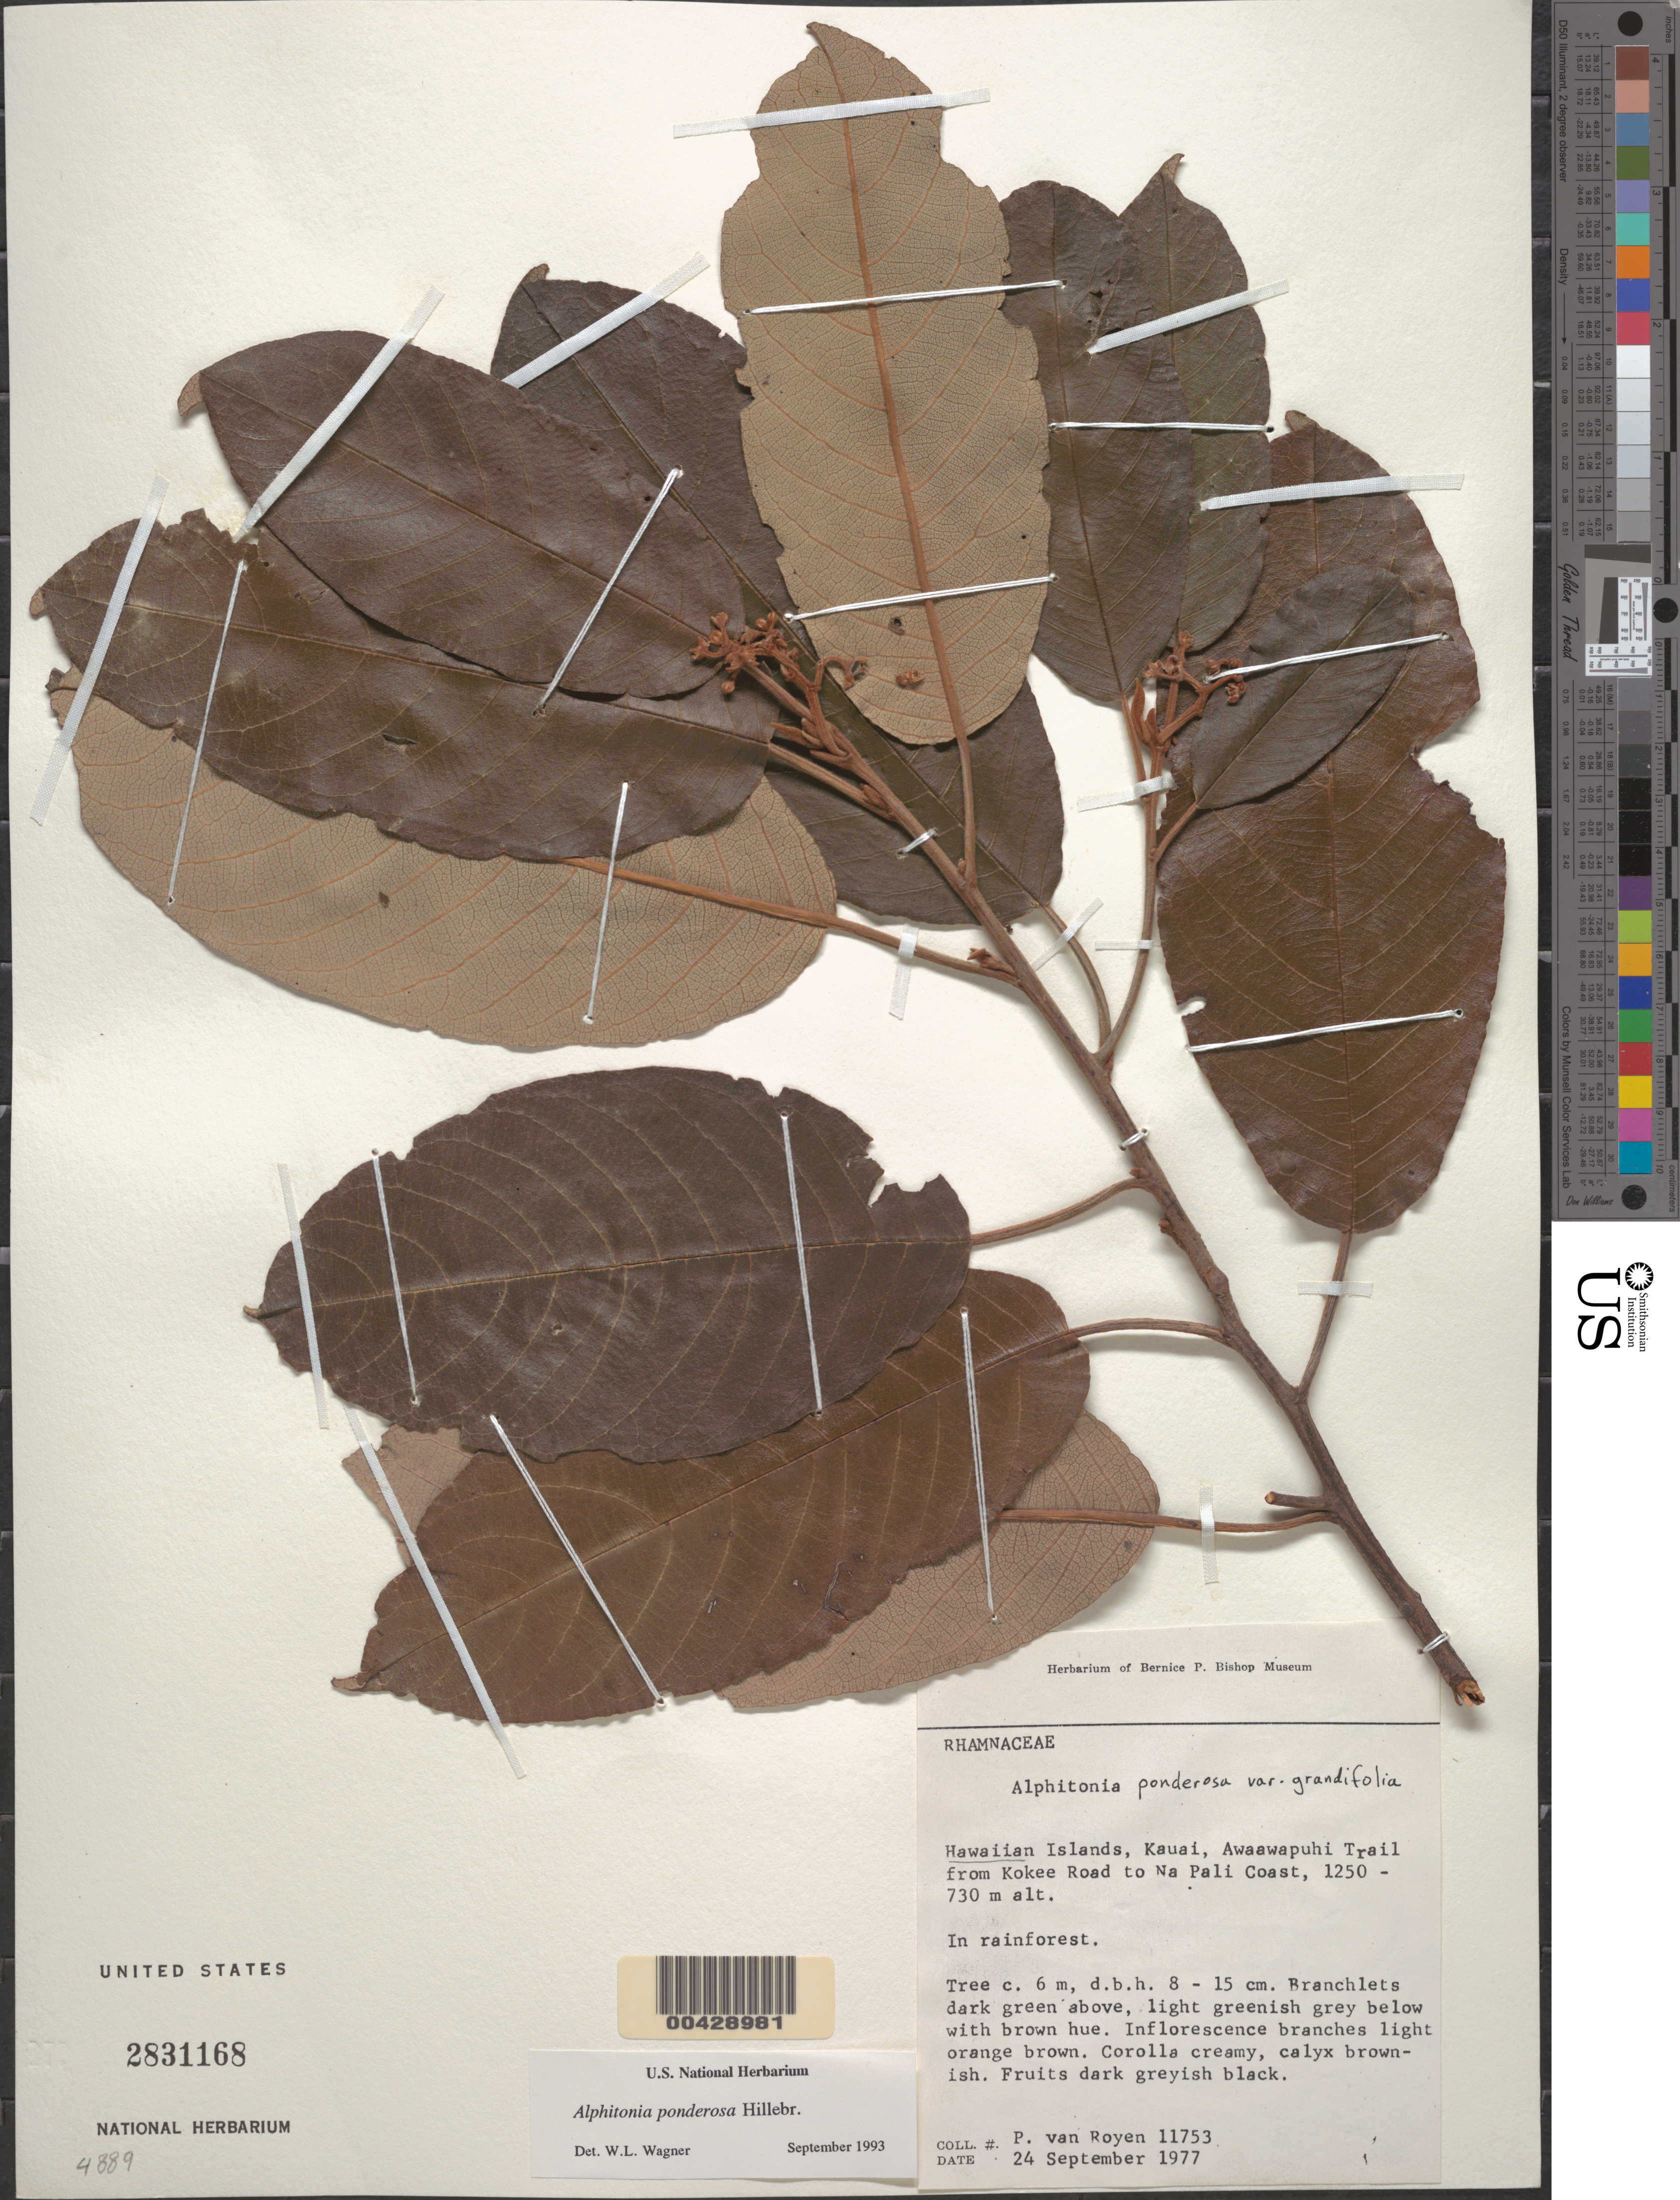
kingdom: Plantae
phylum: Tracheophyta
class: Magnoliopsida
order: Rosales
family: Rhamnaceae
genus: Alphitonia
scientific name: Alphitonia ponderosa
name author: Hillebr.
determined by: Wagner, W. L., (BOT), Smithsonian Institution - National Museum of Natural History (UNITED STATES)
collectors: P. van Royen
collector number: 11753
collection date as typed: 24 Sep 1977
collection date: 1977-09-24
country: United States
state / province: Hawaii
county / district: Kauai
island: Kaua'i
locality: Awaawapuhi Trail from Kokee Road to Na Pali Coast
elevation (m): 1250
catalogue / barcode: US 2831168